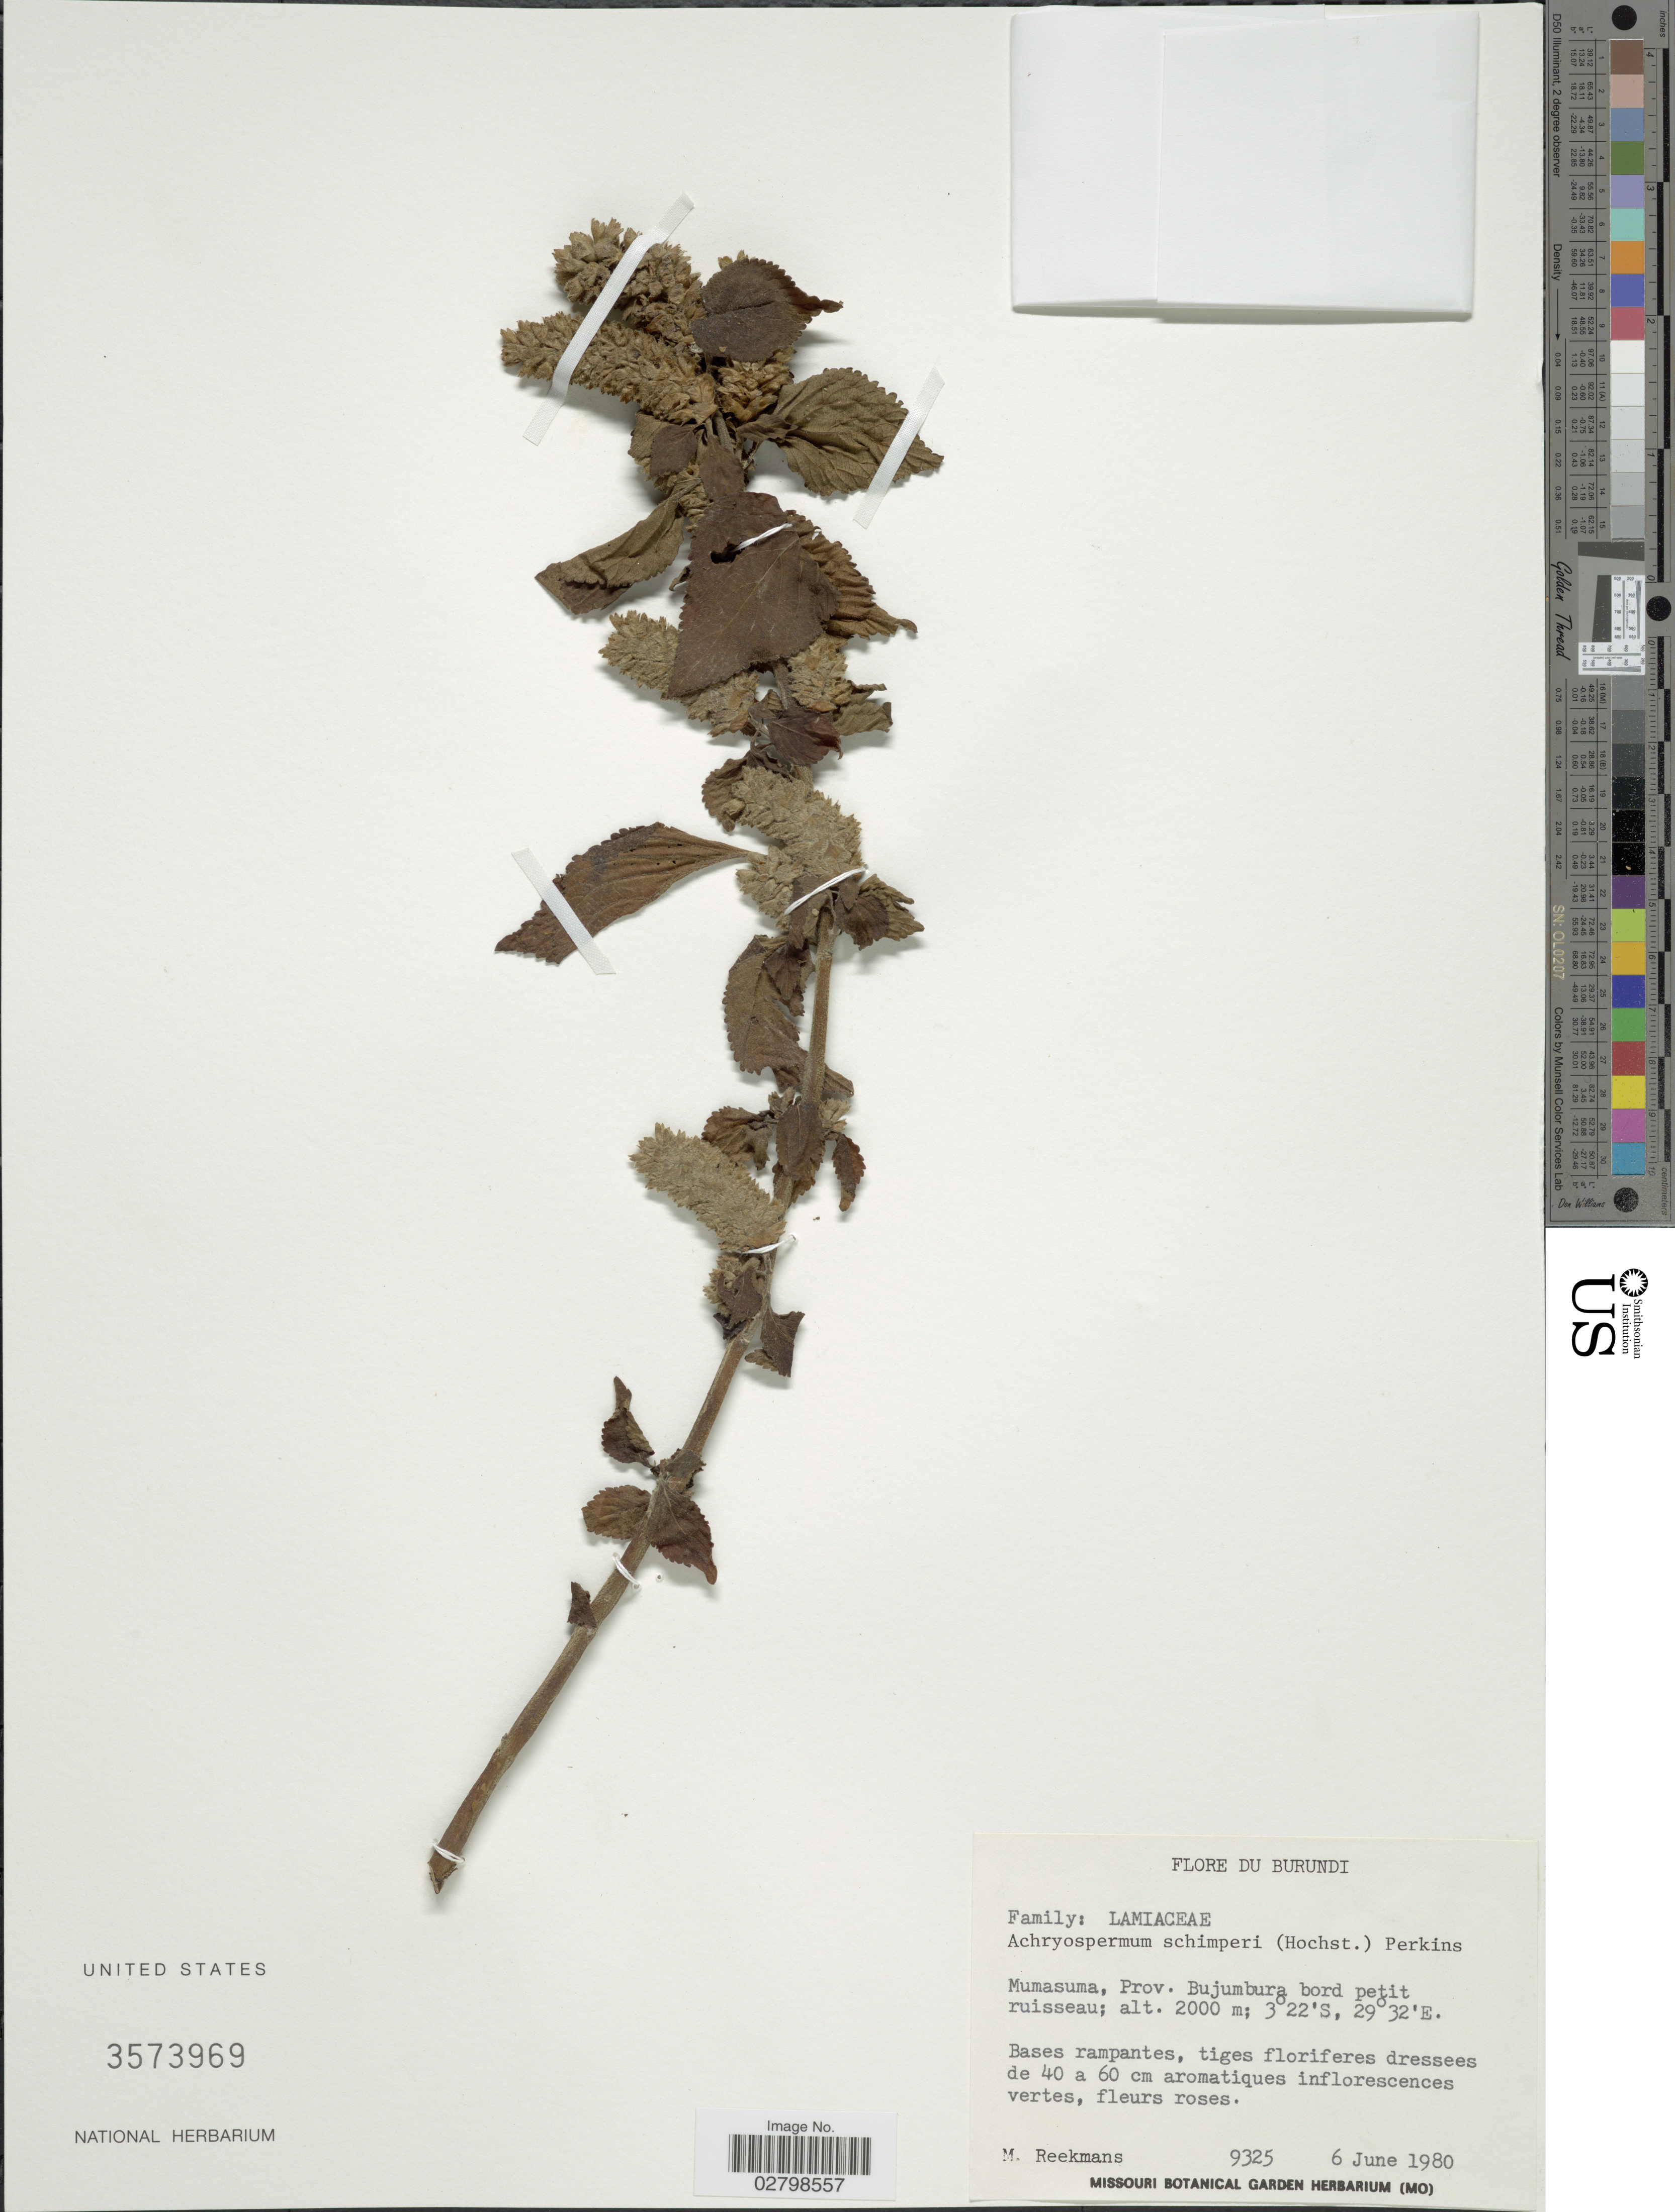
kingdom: Plantae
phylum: Tracheophyta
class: Magnoliopsida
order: Lamiales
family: Lamiaceae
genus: Achyrospermum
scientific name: Achyrospermum schimperi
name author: (Hochst. ex Briq.) Perkins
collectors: M. Reekmans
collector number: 9325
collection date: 1980-06-06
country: Burundi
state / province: Bujumura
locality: Mumasuma, Prov. Bujumbura bord petit ruisseau.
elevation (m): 2000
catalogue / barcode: US 3573969